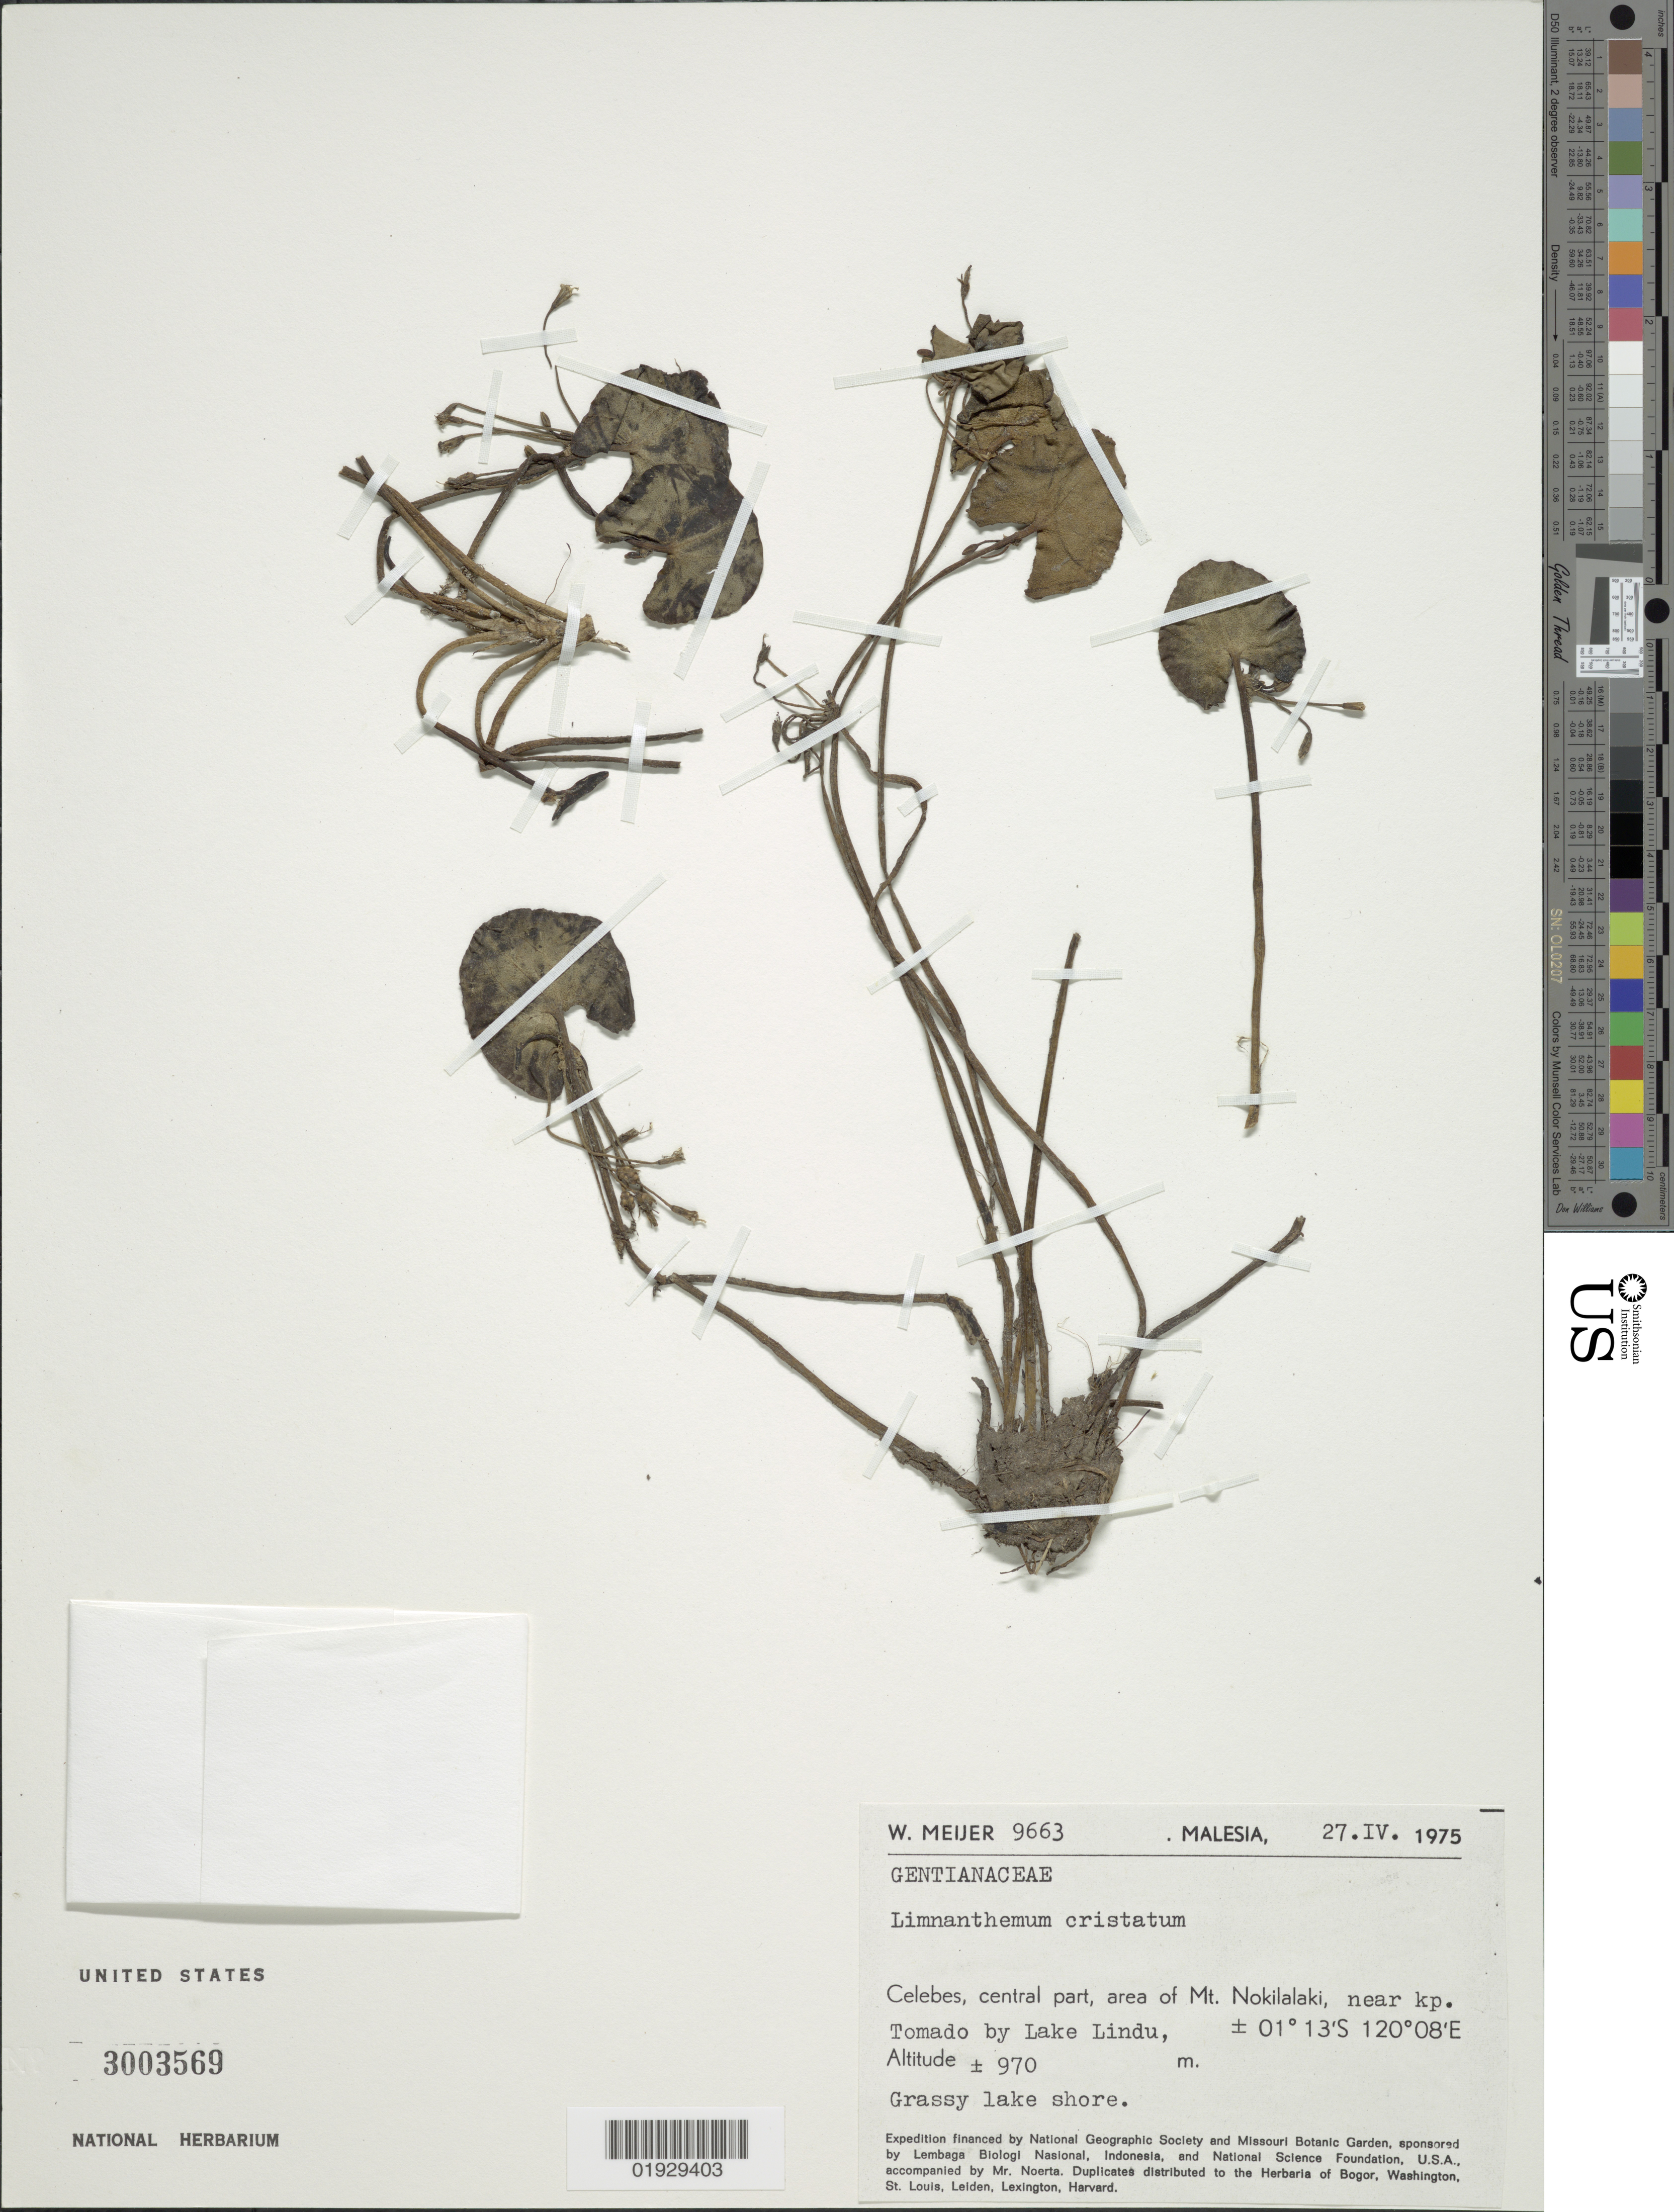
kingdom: Plantae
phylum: Tracheophyta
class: Magnoliopsida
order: Asterales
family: Menyanthaceae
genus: Nymphoides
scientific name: Nymphoides cristata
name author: (Roxb.) Kuntze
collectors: W. Meijer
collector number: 9663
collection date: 1975-04-27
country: Malaysia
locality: Celebes, central part, area of Mt. Nokilalaki, near kp. Tomado by Lake Lindu.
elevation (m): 970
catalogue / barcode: US 3003569